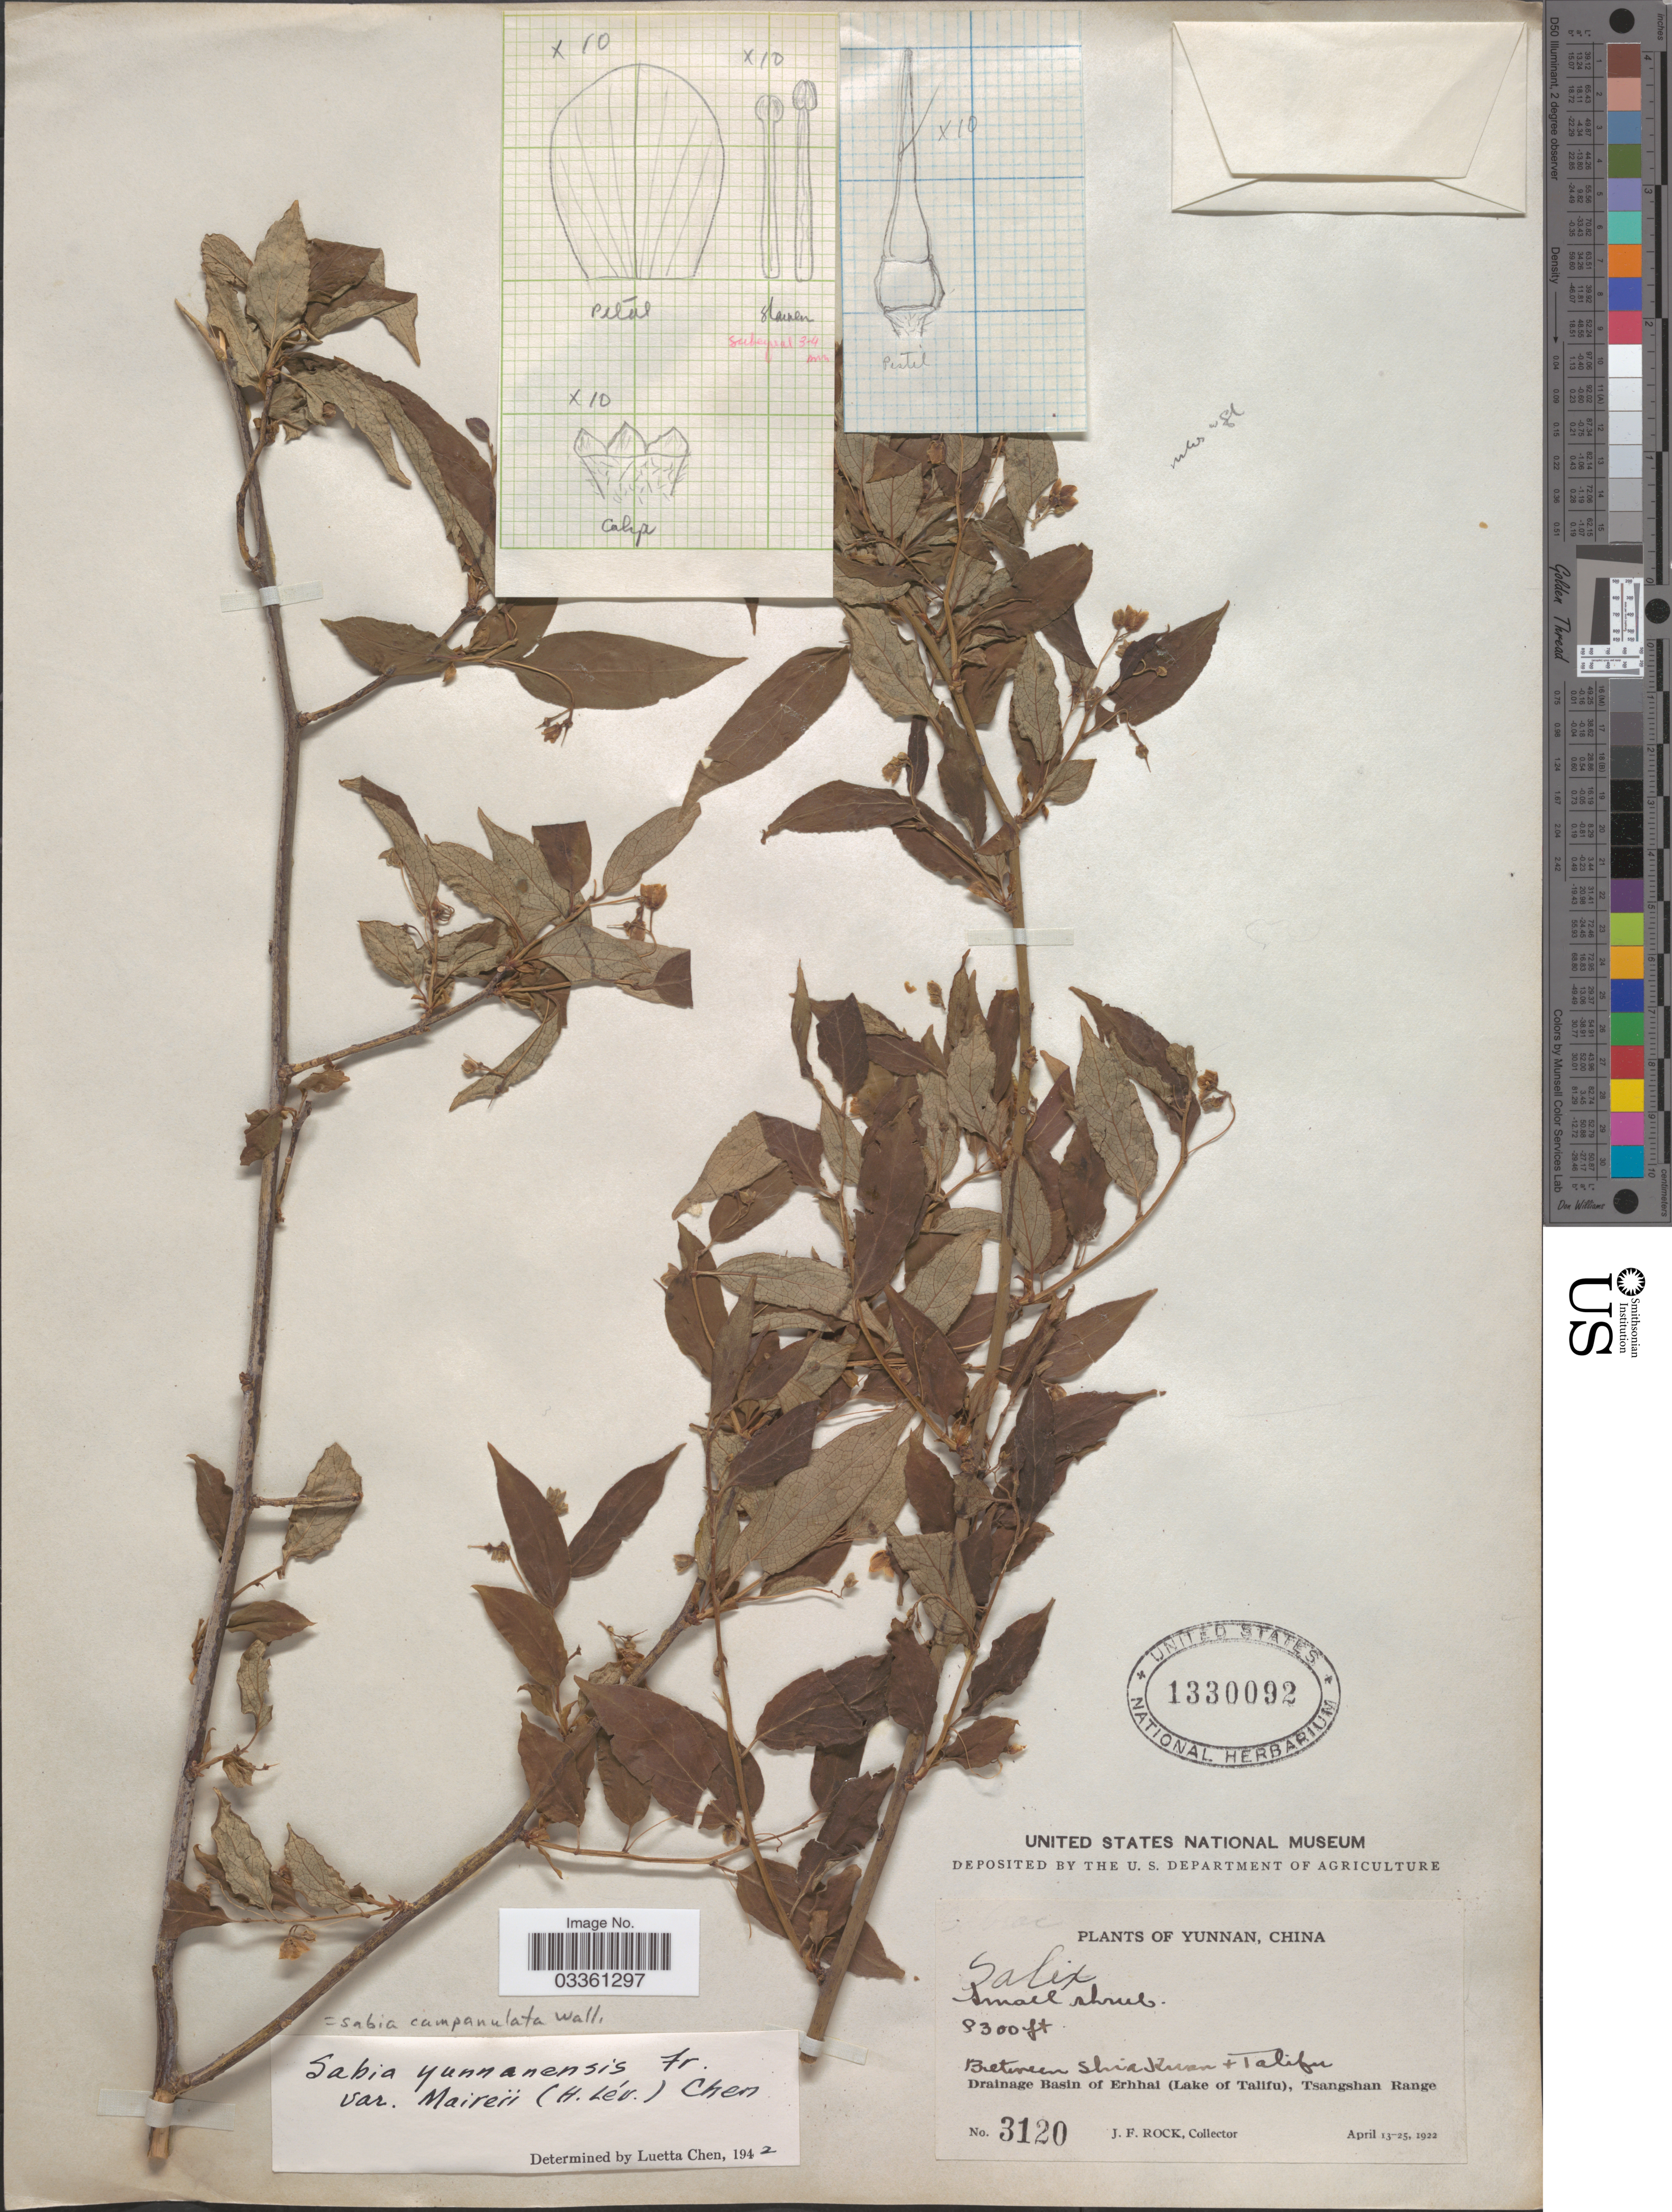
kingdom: Plantae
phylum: Tracheophyta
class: Magnoliopsida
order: Proteales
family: Sabiaceae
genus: Sabia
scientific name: Sabia campanulata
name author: Wall.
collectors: J. Rock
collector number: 3120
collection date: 1922-04-13/1922-04-25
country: China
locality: Between Shia Kuan + Talifu. Drainage Basin of Erhhai (Lake of Talifu), Tsangshan Range.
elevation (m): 2530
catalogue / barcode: US 1330092